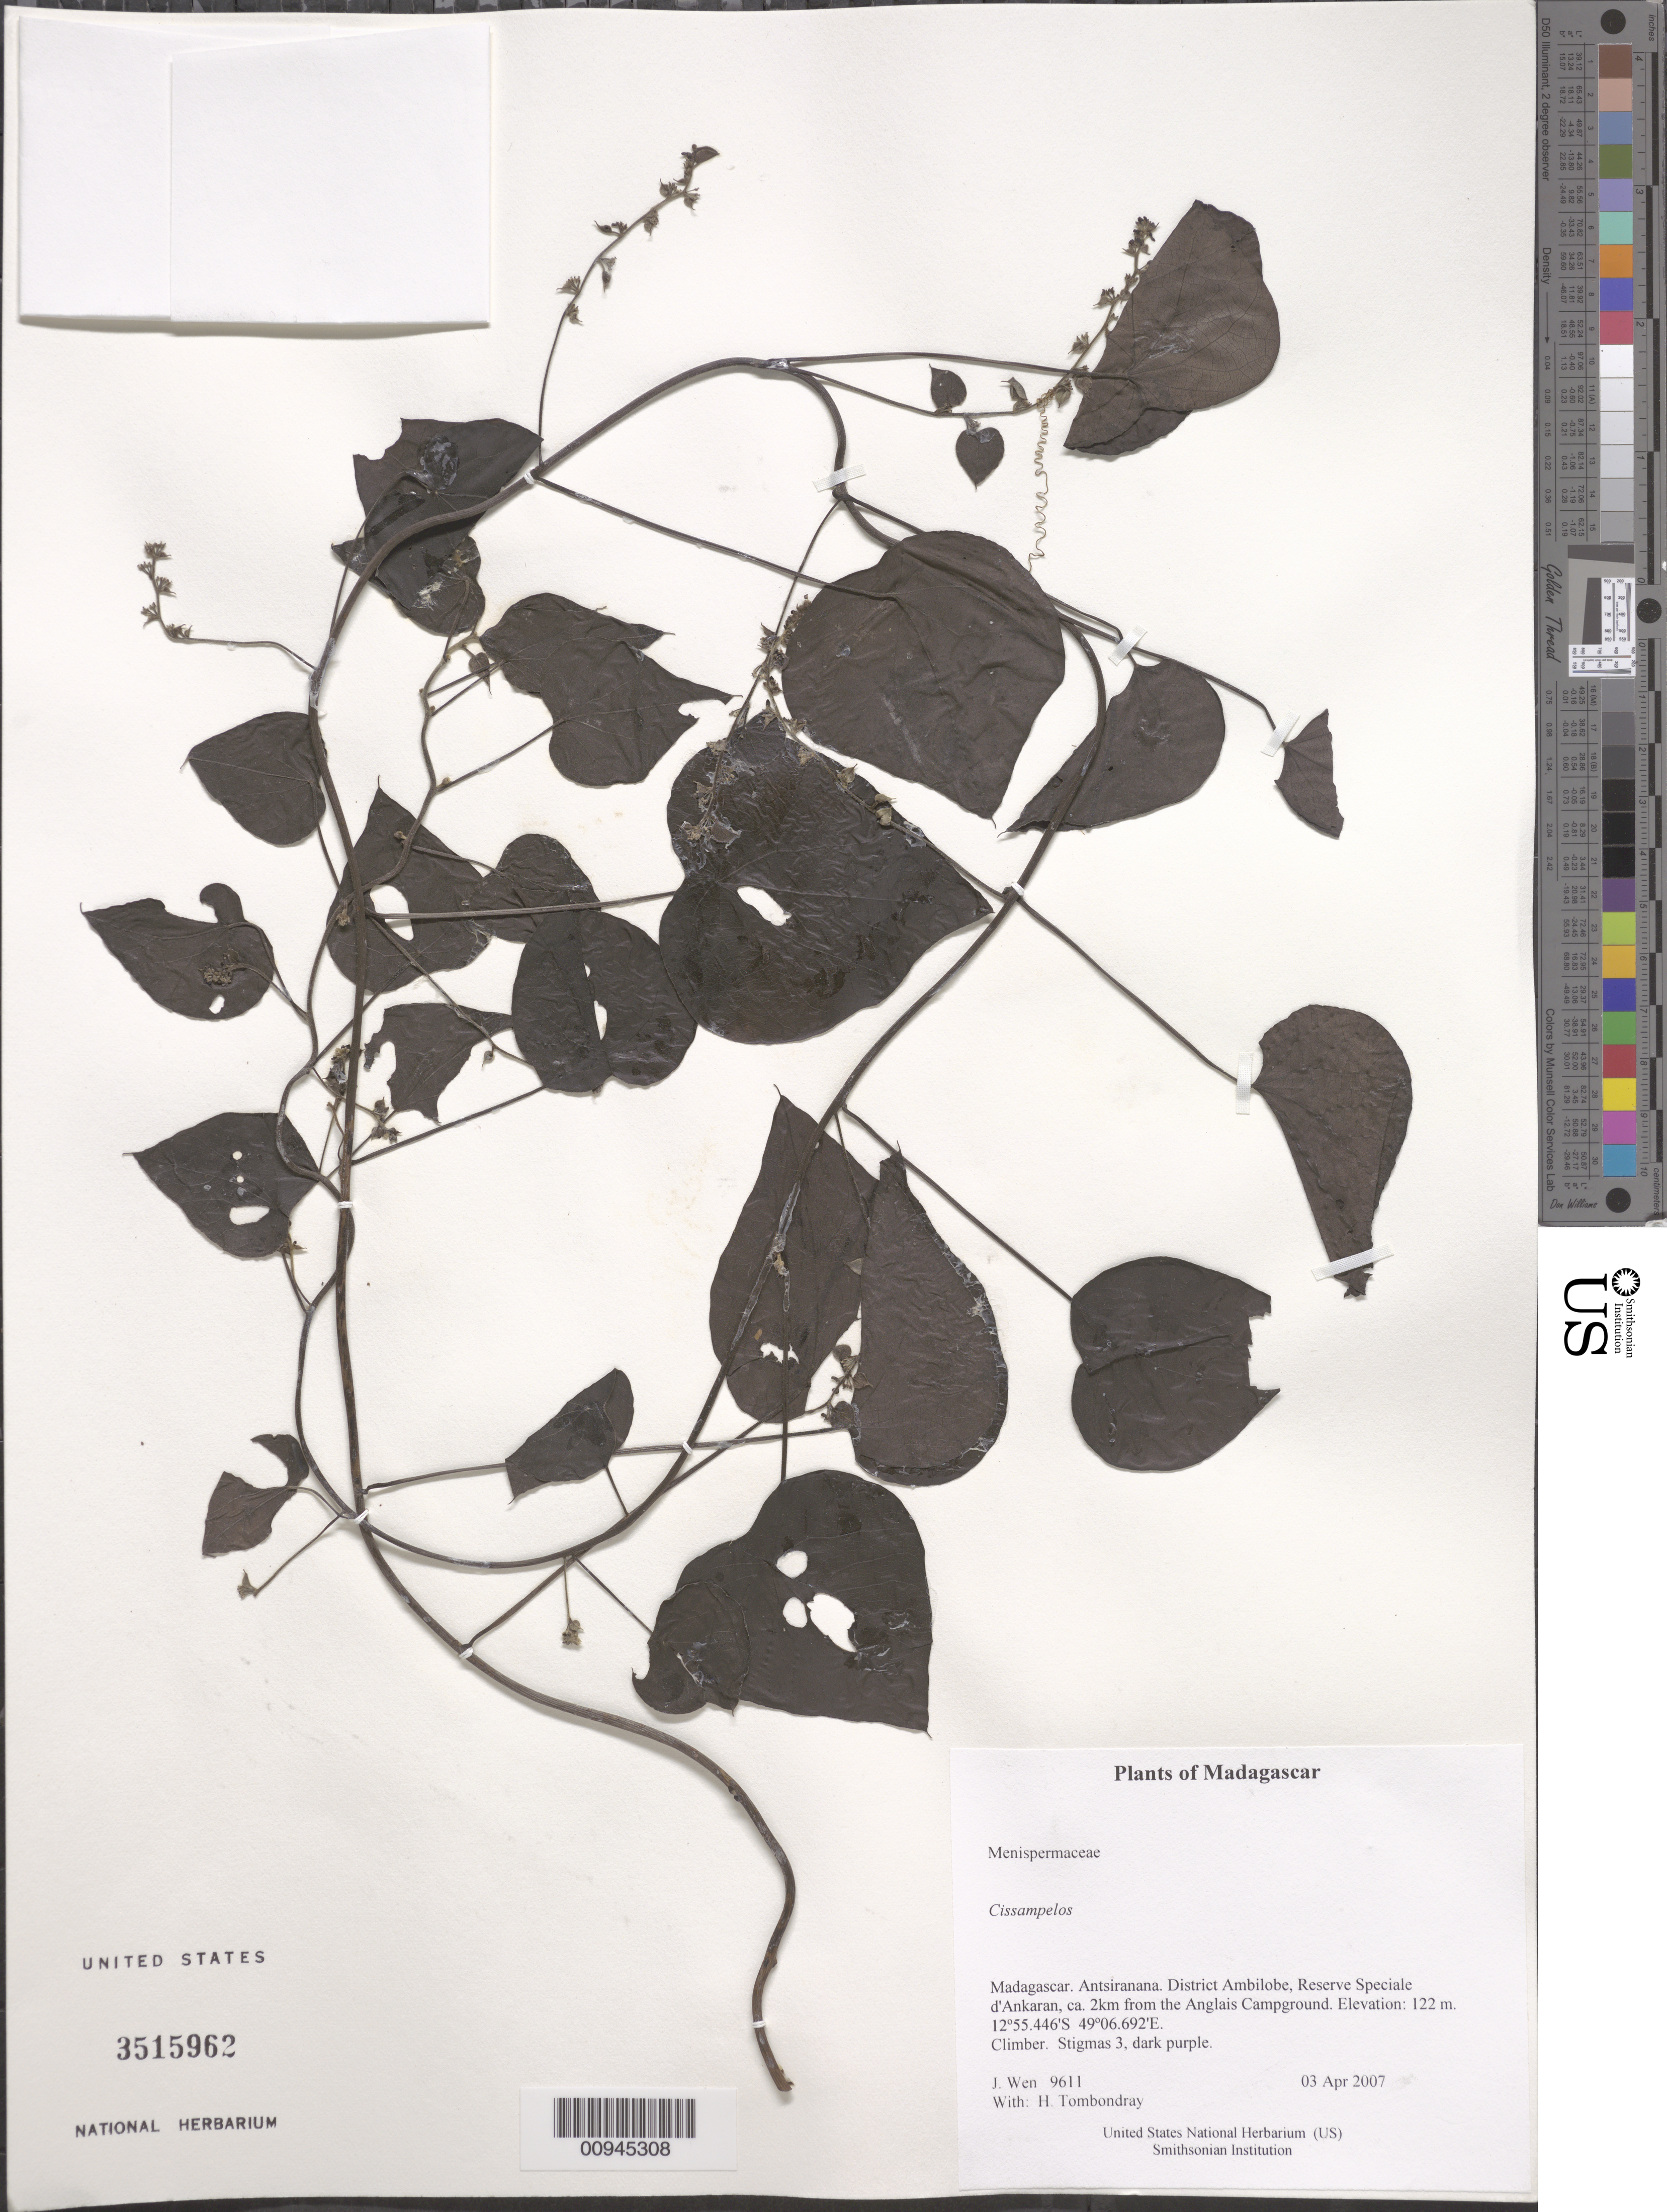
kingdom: Plantae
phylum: Tracheophyta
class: Magnoliopsida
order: Ranunculales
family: Menispermaceae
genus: Cissampelos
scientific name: Cissampelos sp.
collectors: J. Wen & H. Tombondray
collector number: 9611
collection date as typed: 03 Apr 2007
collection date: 2007-04-03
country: Madagascar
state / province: Diana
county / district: Ambilobe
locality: District Ambilobe, Reserve Speciale d'Ankaran, ca. 2km from the Anglais Campground.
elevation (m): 122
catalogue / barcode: US 3515103